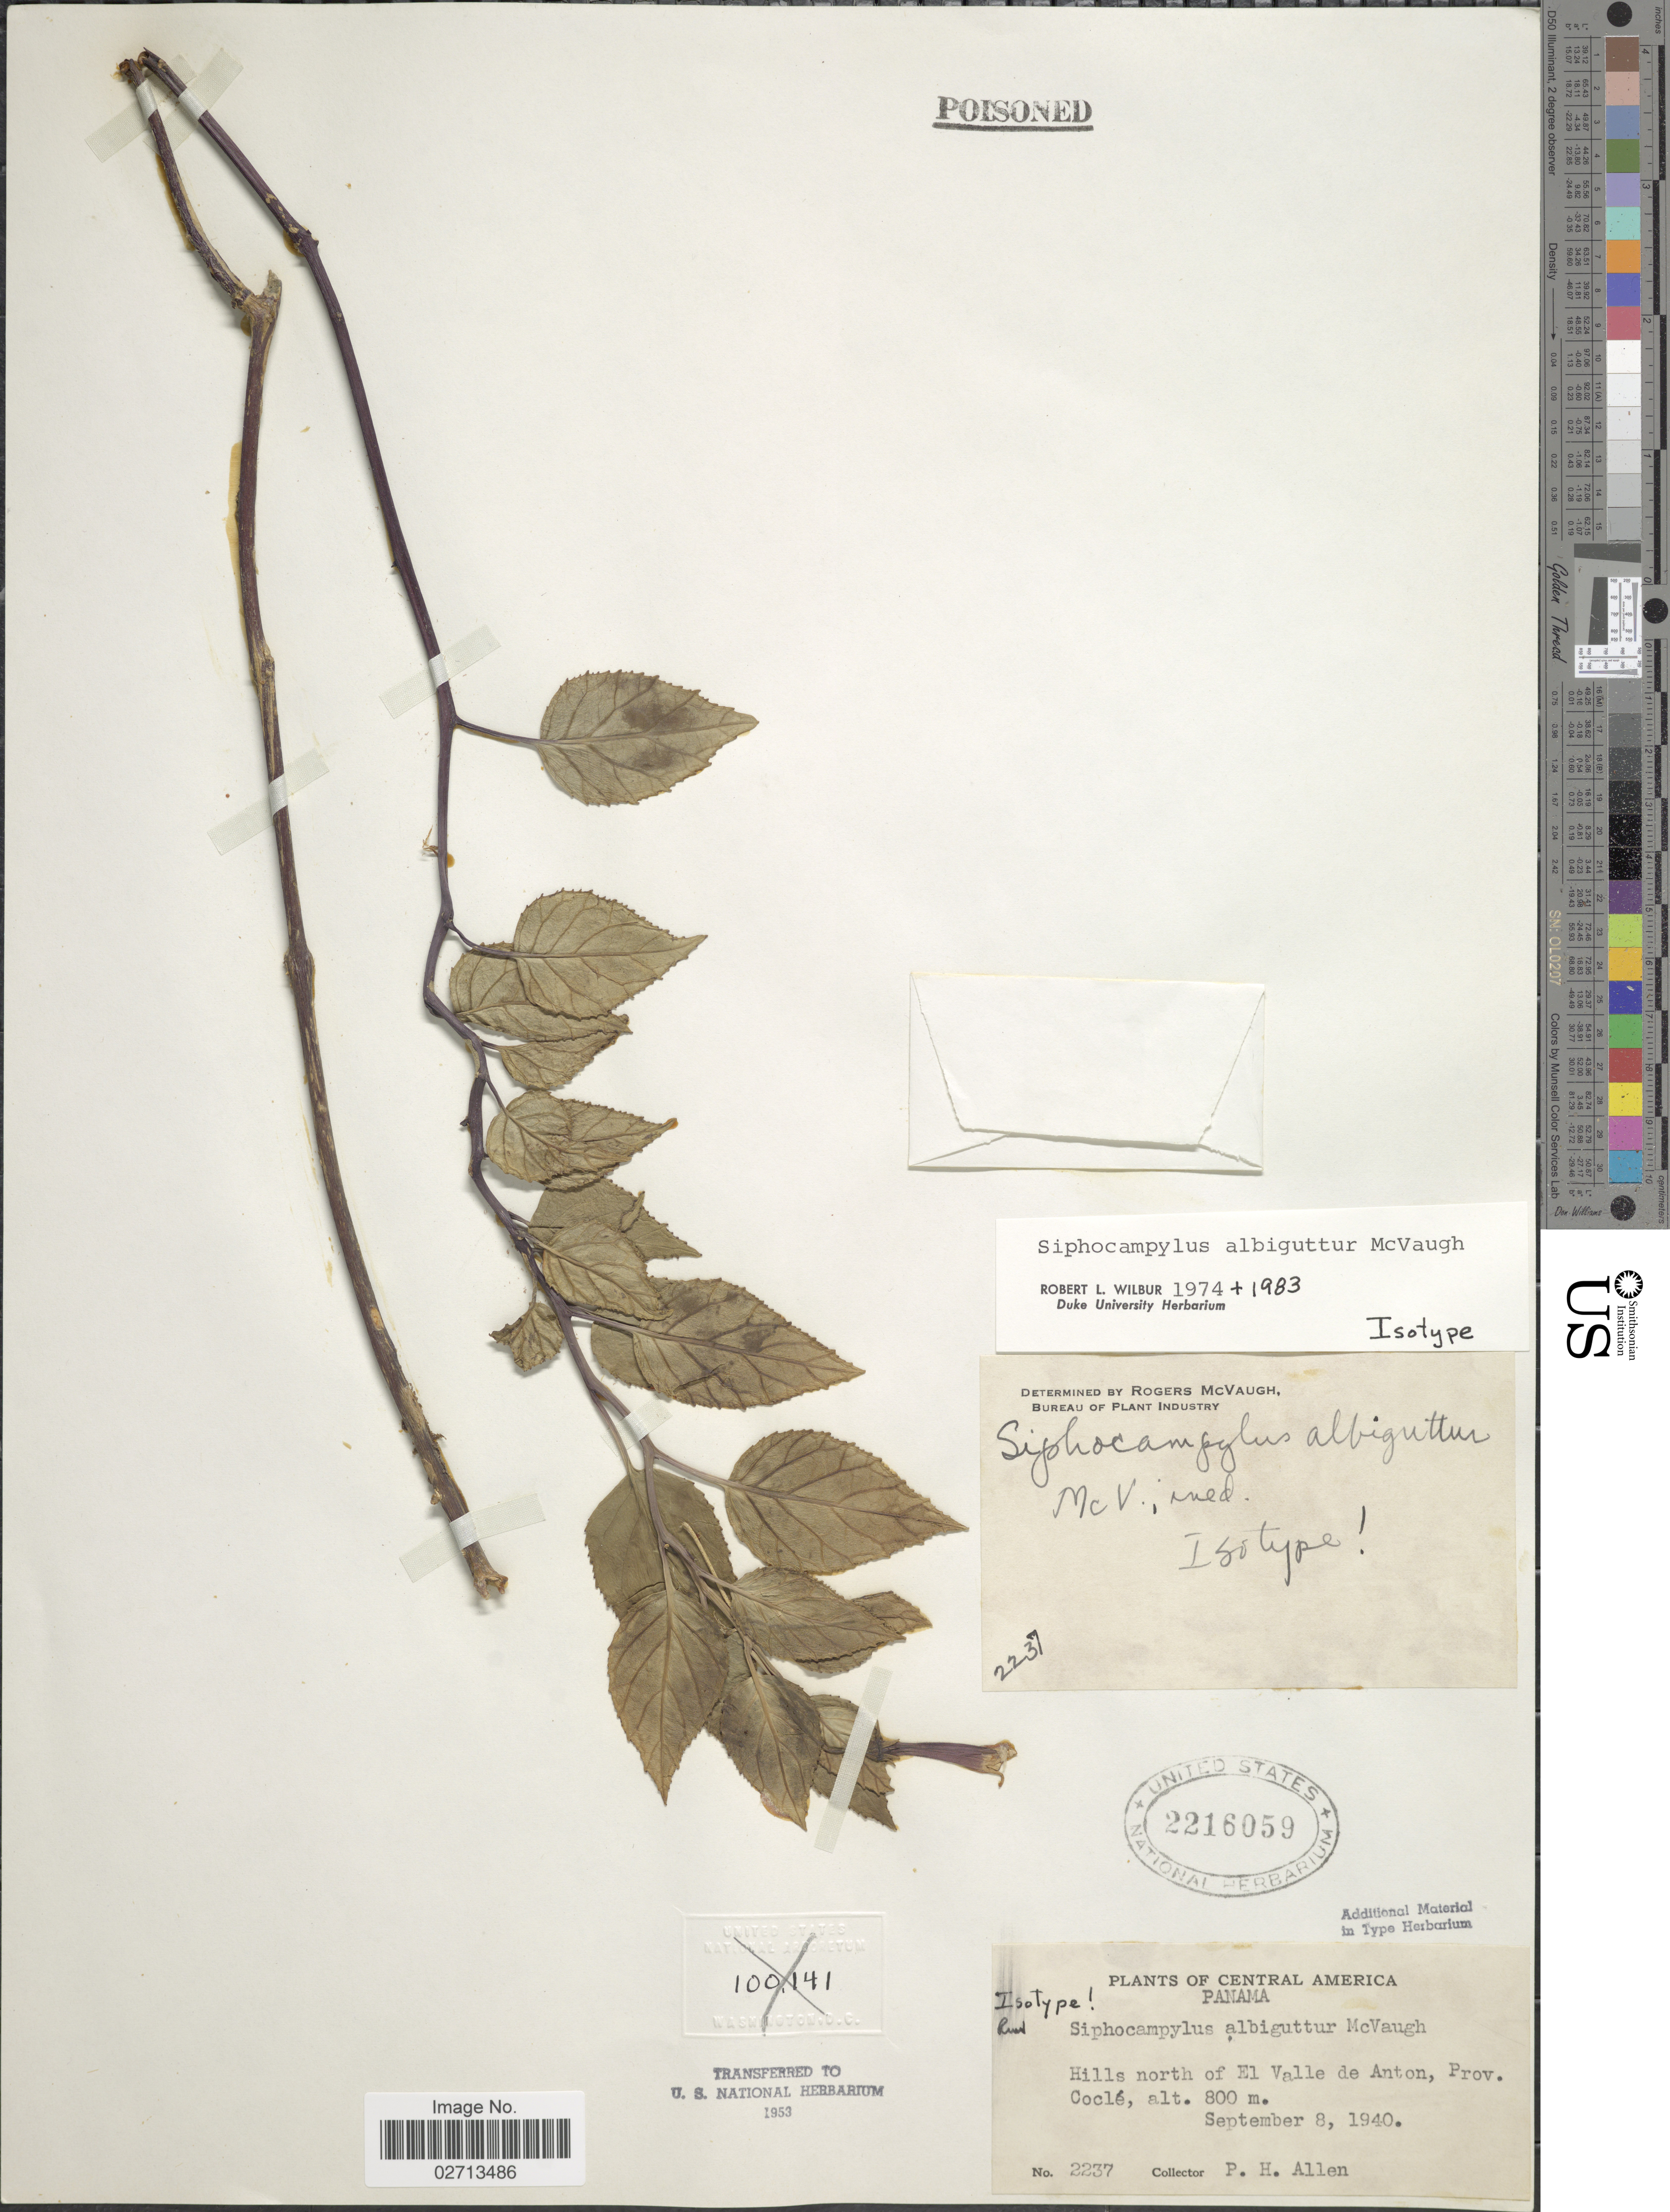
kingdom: Plantae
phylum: Tracheophyta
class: Magnoliopsida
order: Asterales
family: Campanulaceae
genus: Siphocampylus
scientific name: Siphocampylus albiguttur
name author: McVaugh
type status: Isotype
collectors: P. H. Allen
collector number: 2237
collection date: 1940-09-08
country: Panama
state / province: Coclé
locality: Hills north of El Valle de Anton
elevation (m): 800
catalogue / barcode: US 2216059